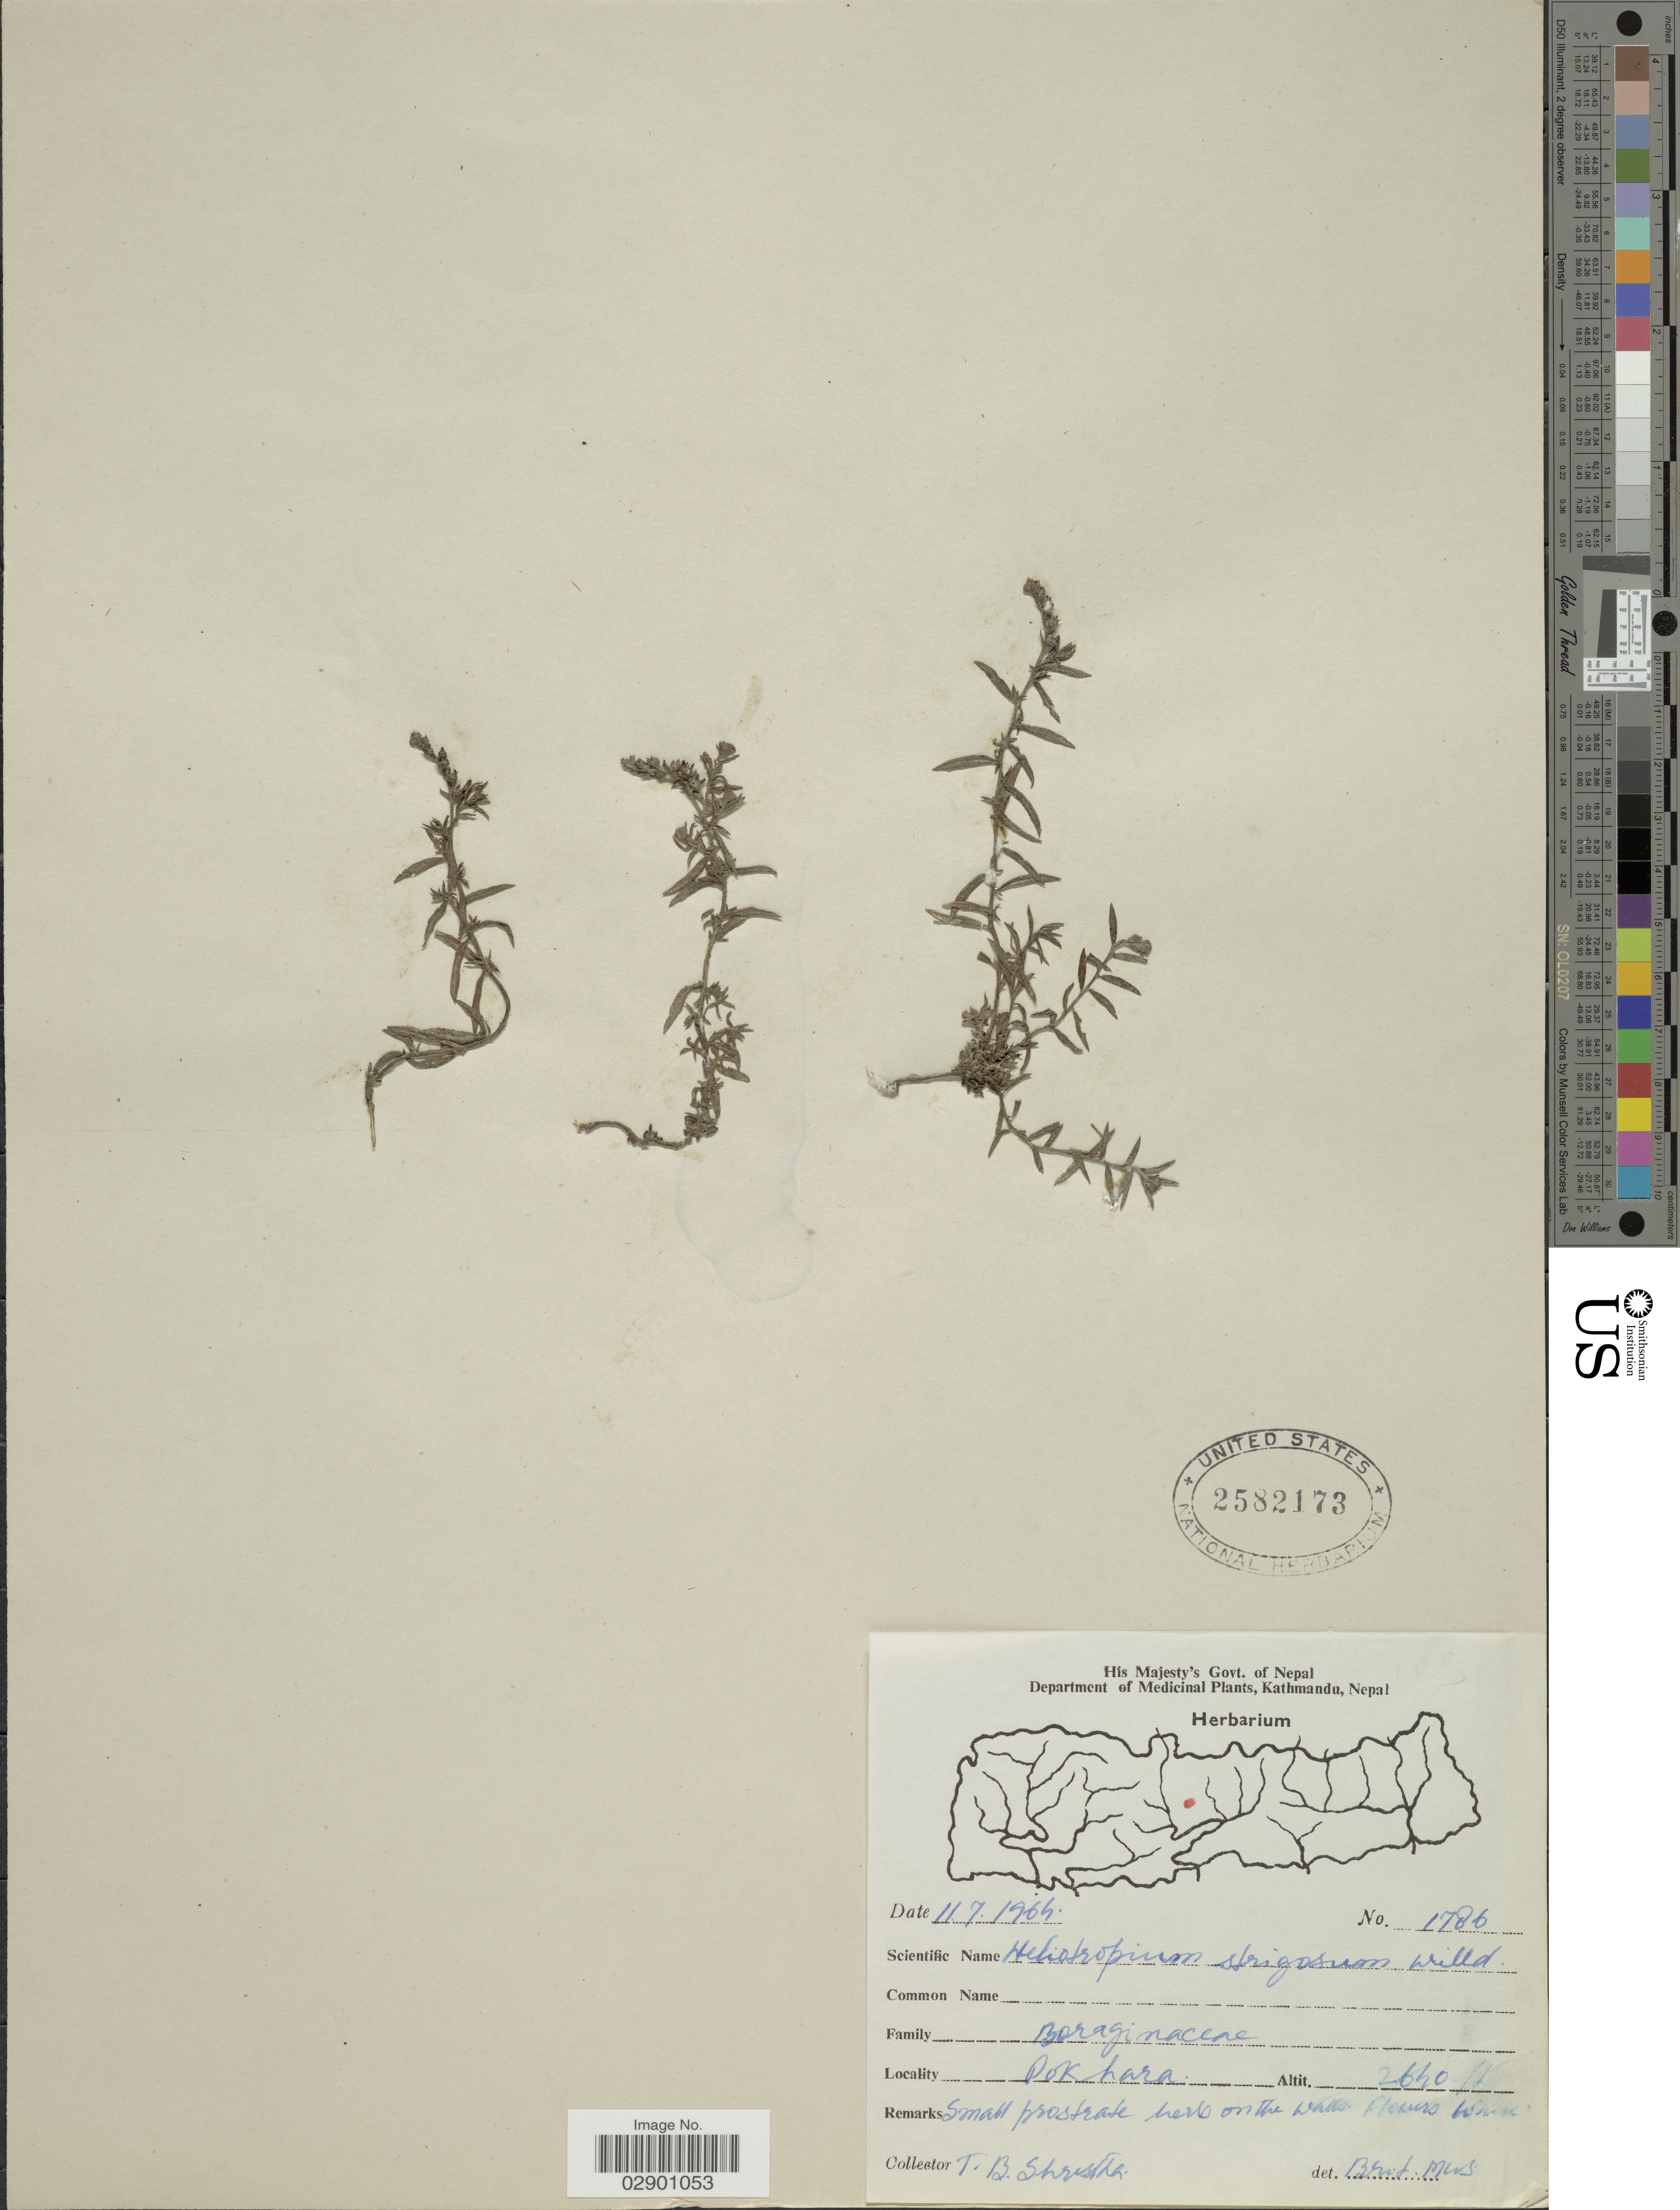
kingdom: Plantae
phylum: Tracheophyta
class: Magnoliopsida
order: Boraginales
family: Heliotropiaceae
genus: Heliotropium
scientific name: Heliotropium marifolium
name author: J. Koenig ex Retz.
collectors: T. B. Shrestha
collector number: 1786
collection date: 1964-07-11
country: Nepal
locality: Pokhara.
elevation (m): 805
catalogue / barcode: US 2582173